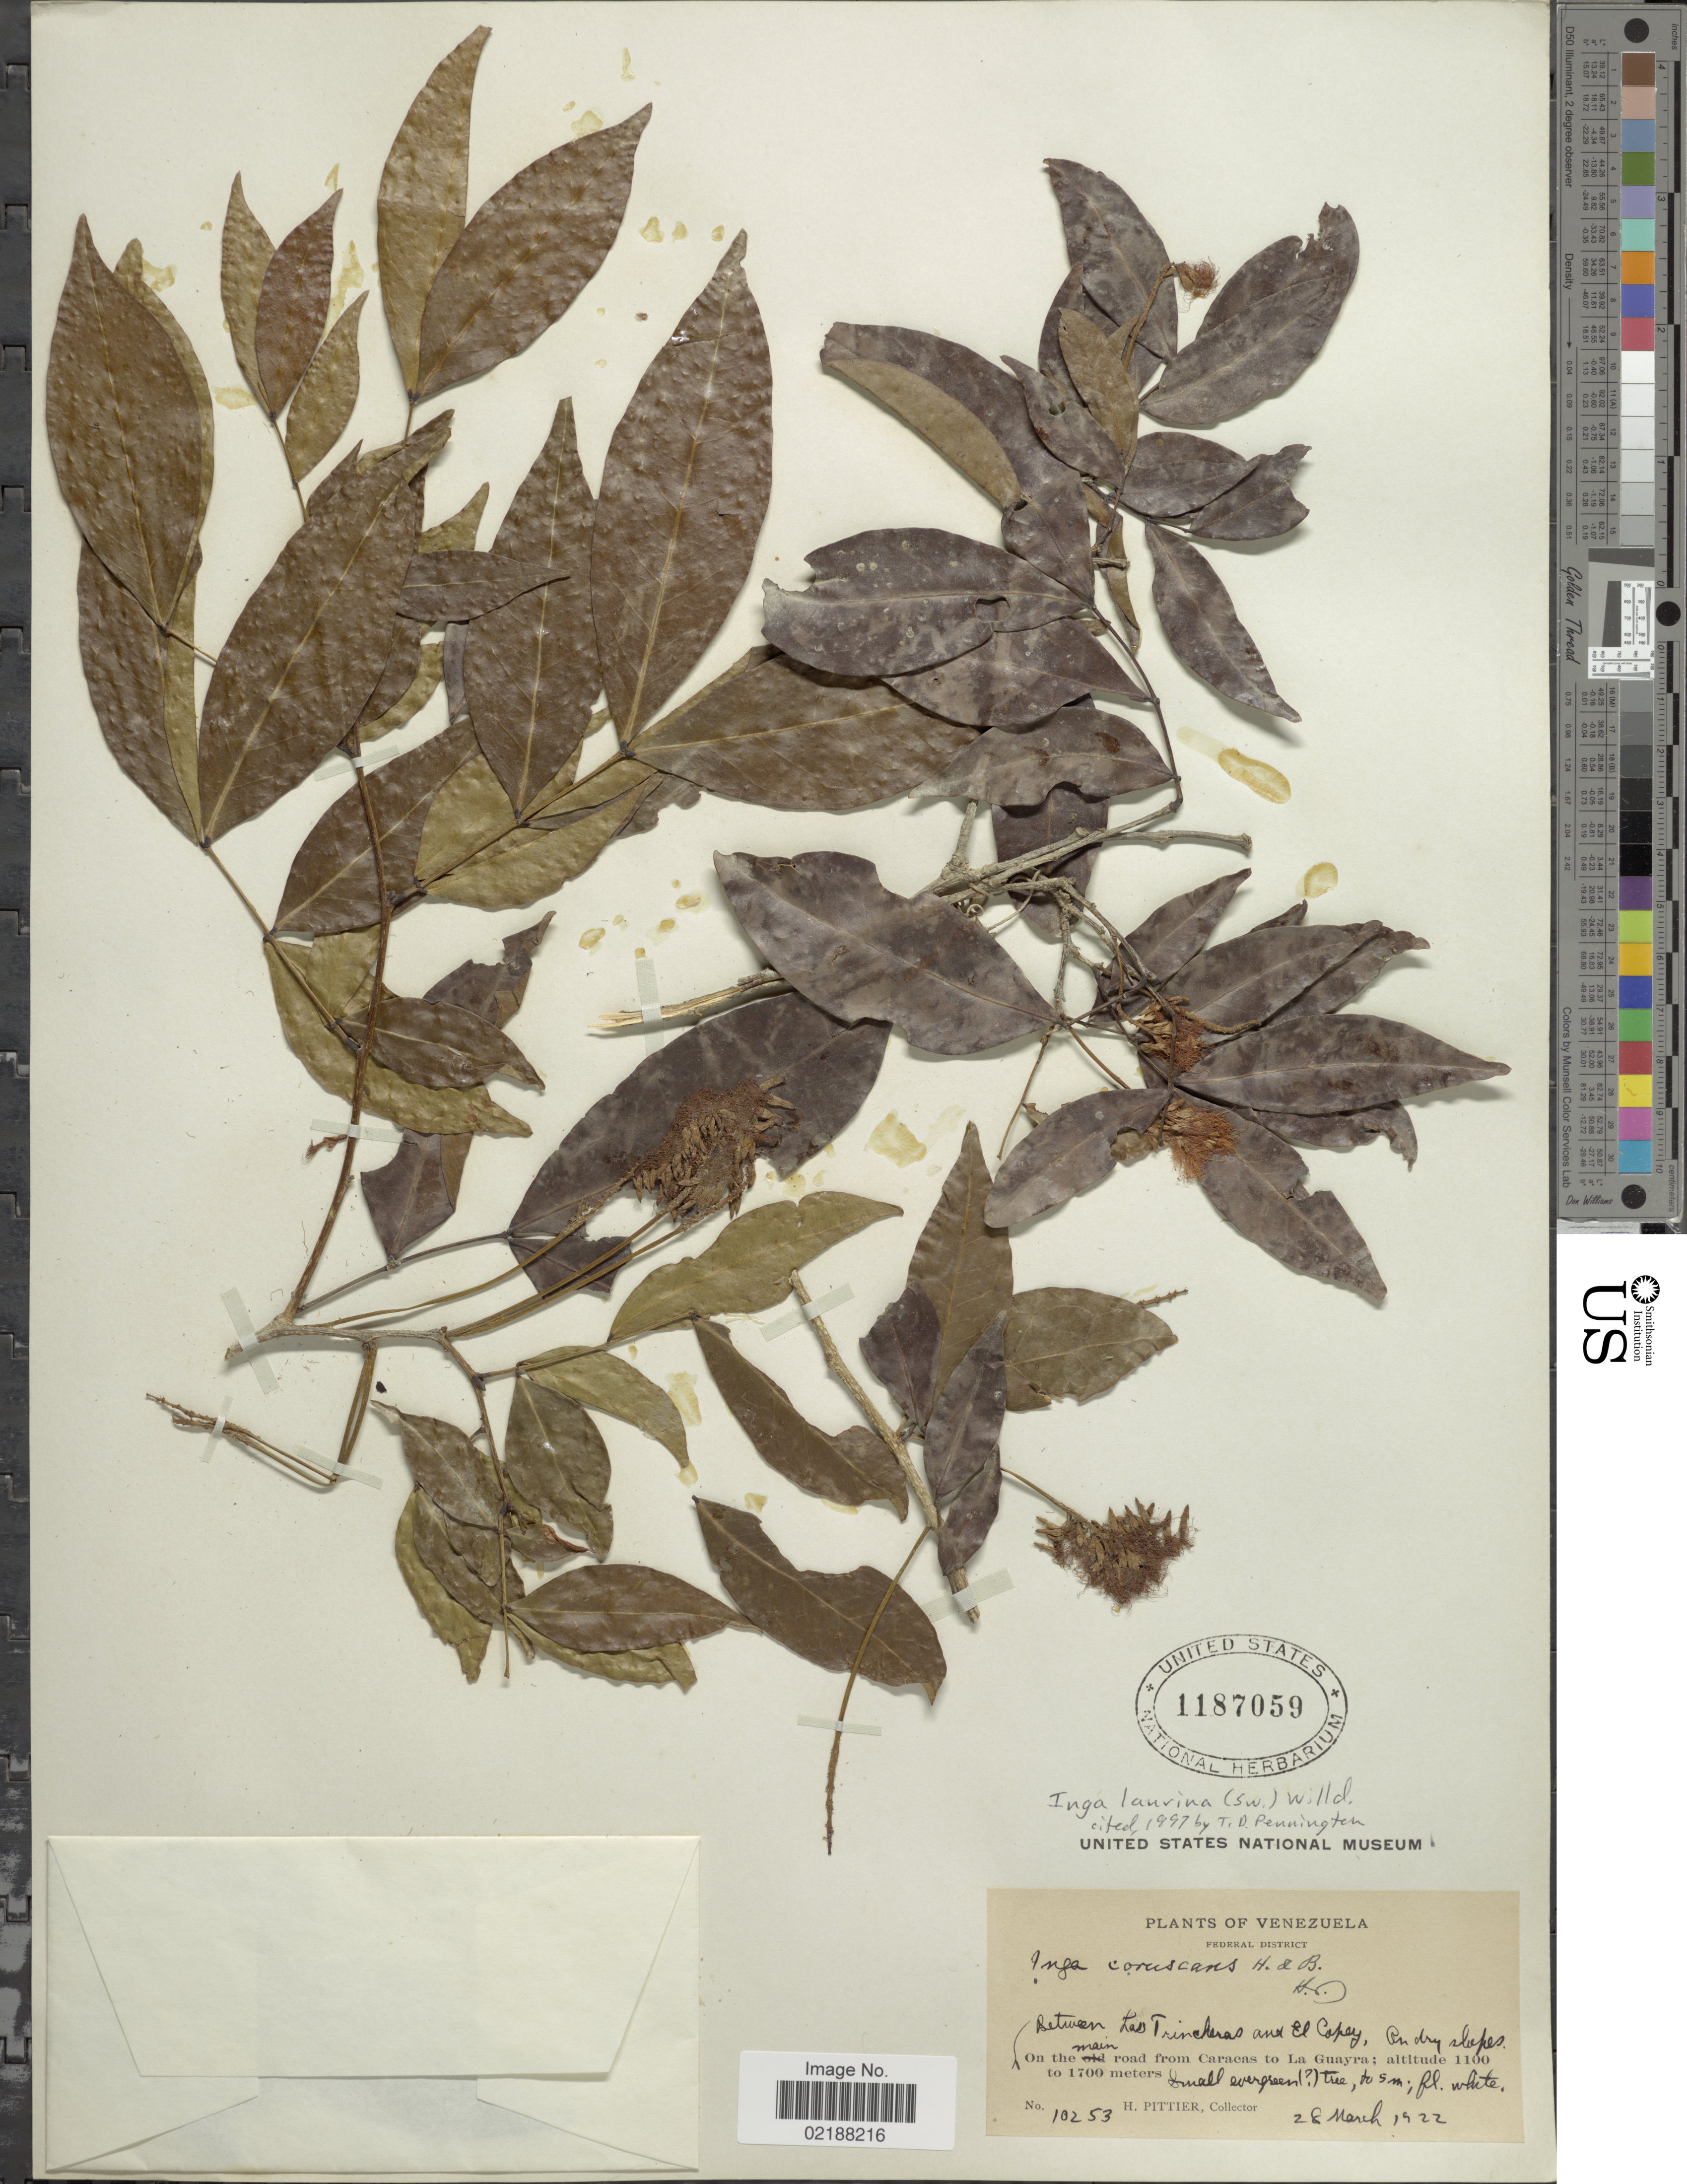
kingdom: Plantae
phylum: Tracheophyta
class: Magnoliopsida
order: Fabales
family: Fabaceae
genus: Inga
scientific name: Inga laurina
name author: (Sw.) Willd.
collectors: H. F. Pittier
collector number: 10253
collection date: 1922-03-28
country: Venezuela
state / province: Distrito Federal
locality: Federal District. Between Las Trincheras and El Copey. On the main road from Caracas to la Guayra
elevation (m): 1100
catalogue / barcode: US 1187059